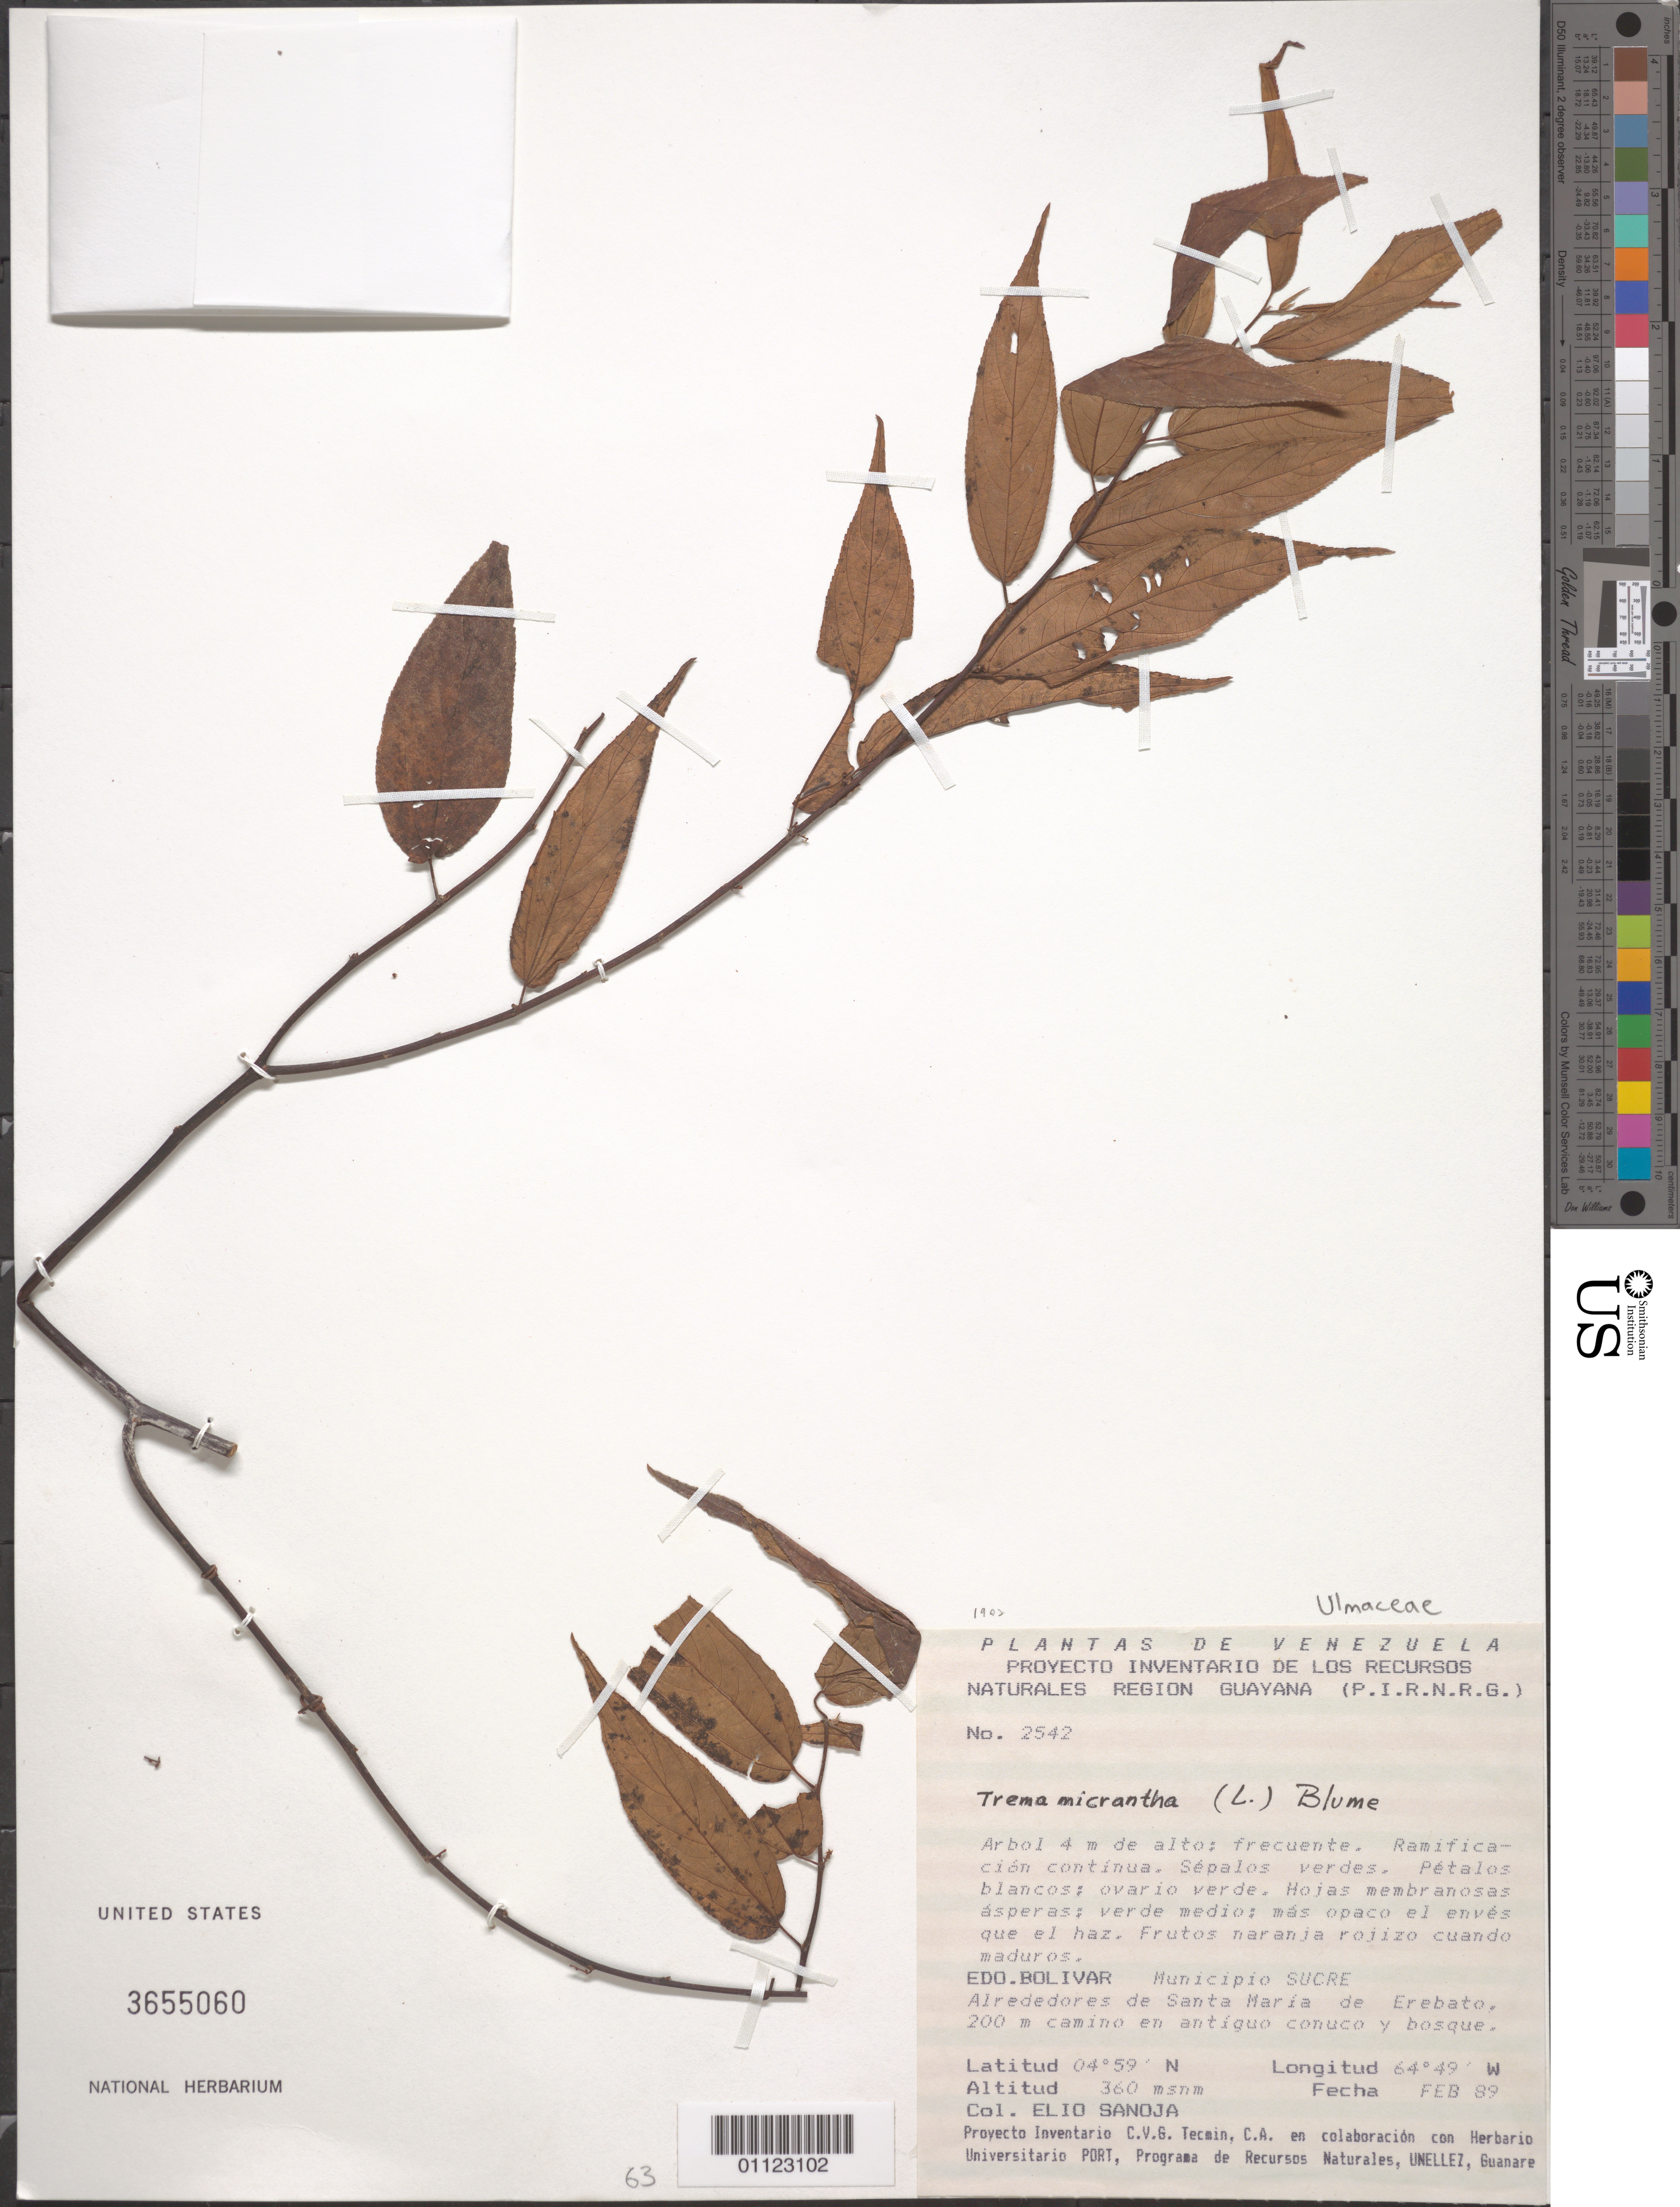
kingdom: Plantae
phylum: Tracheophyta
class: Magnoliopsida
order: Rosales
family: Cannabaceae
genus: Trema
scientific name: Trema micranthum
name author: (L.) Blume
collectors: E. Sanoja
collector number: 2542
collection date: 1989-02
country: Venezuela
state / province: Bolívar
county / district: Sucre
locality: Alrededores de Santa María de Erebato, 200m camino en antiguo canoco y bosque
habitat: Frecuente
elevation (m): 360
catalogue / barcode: US 3655060